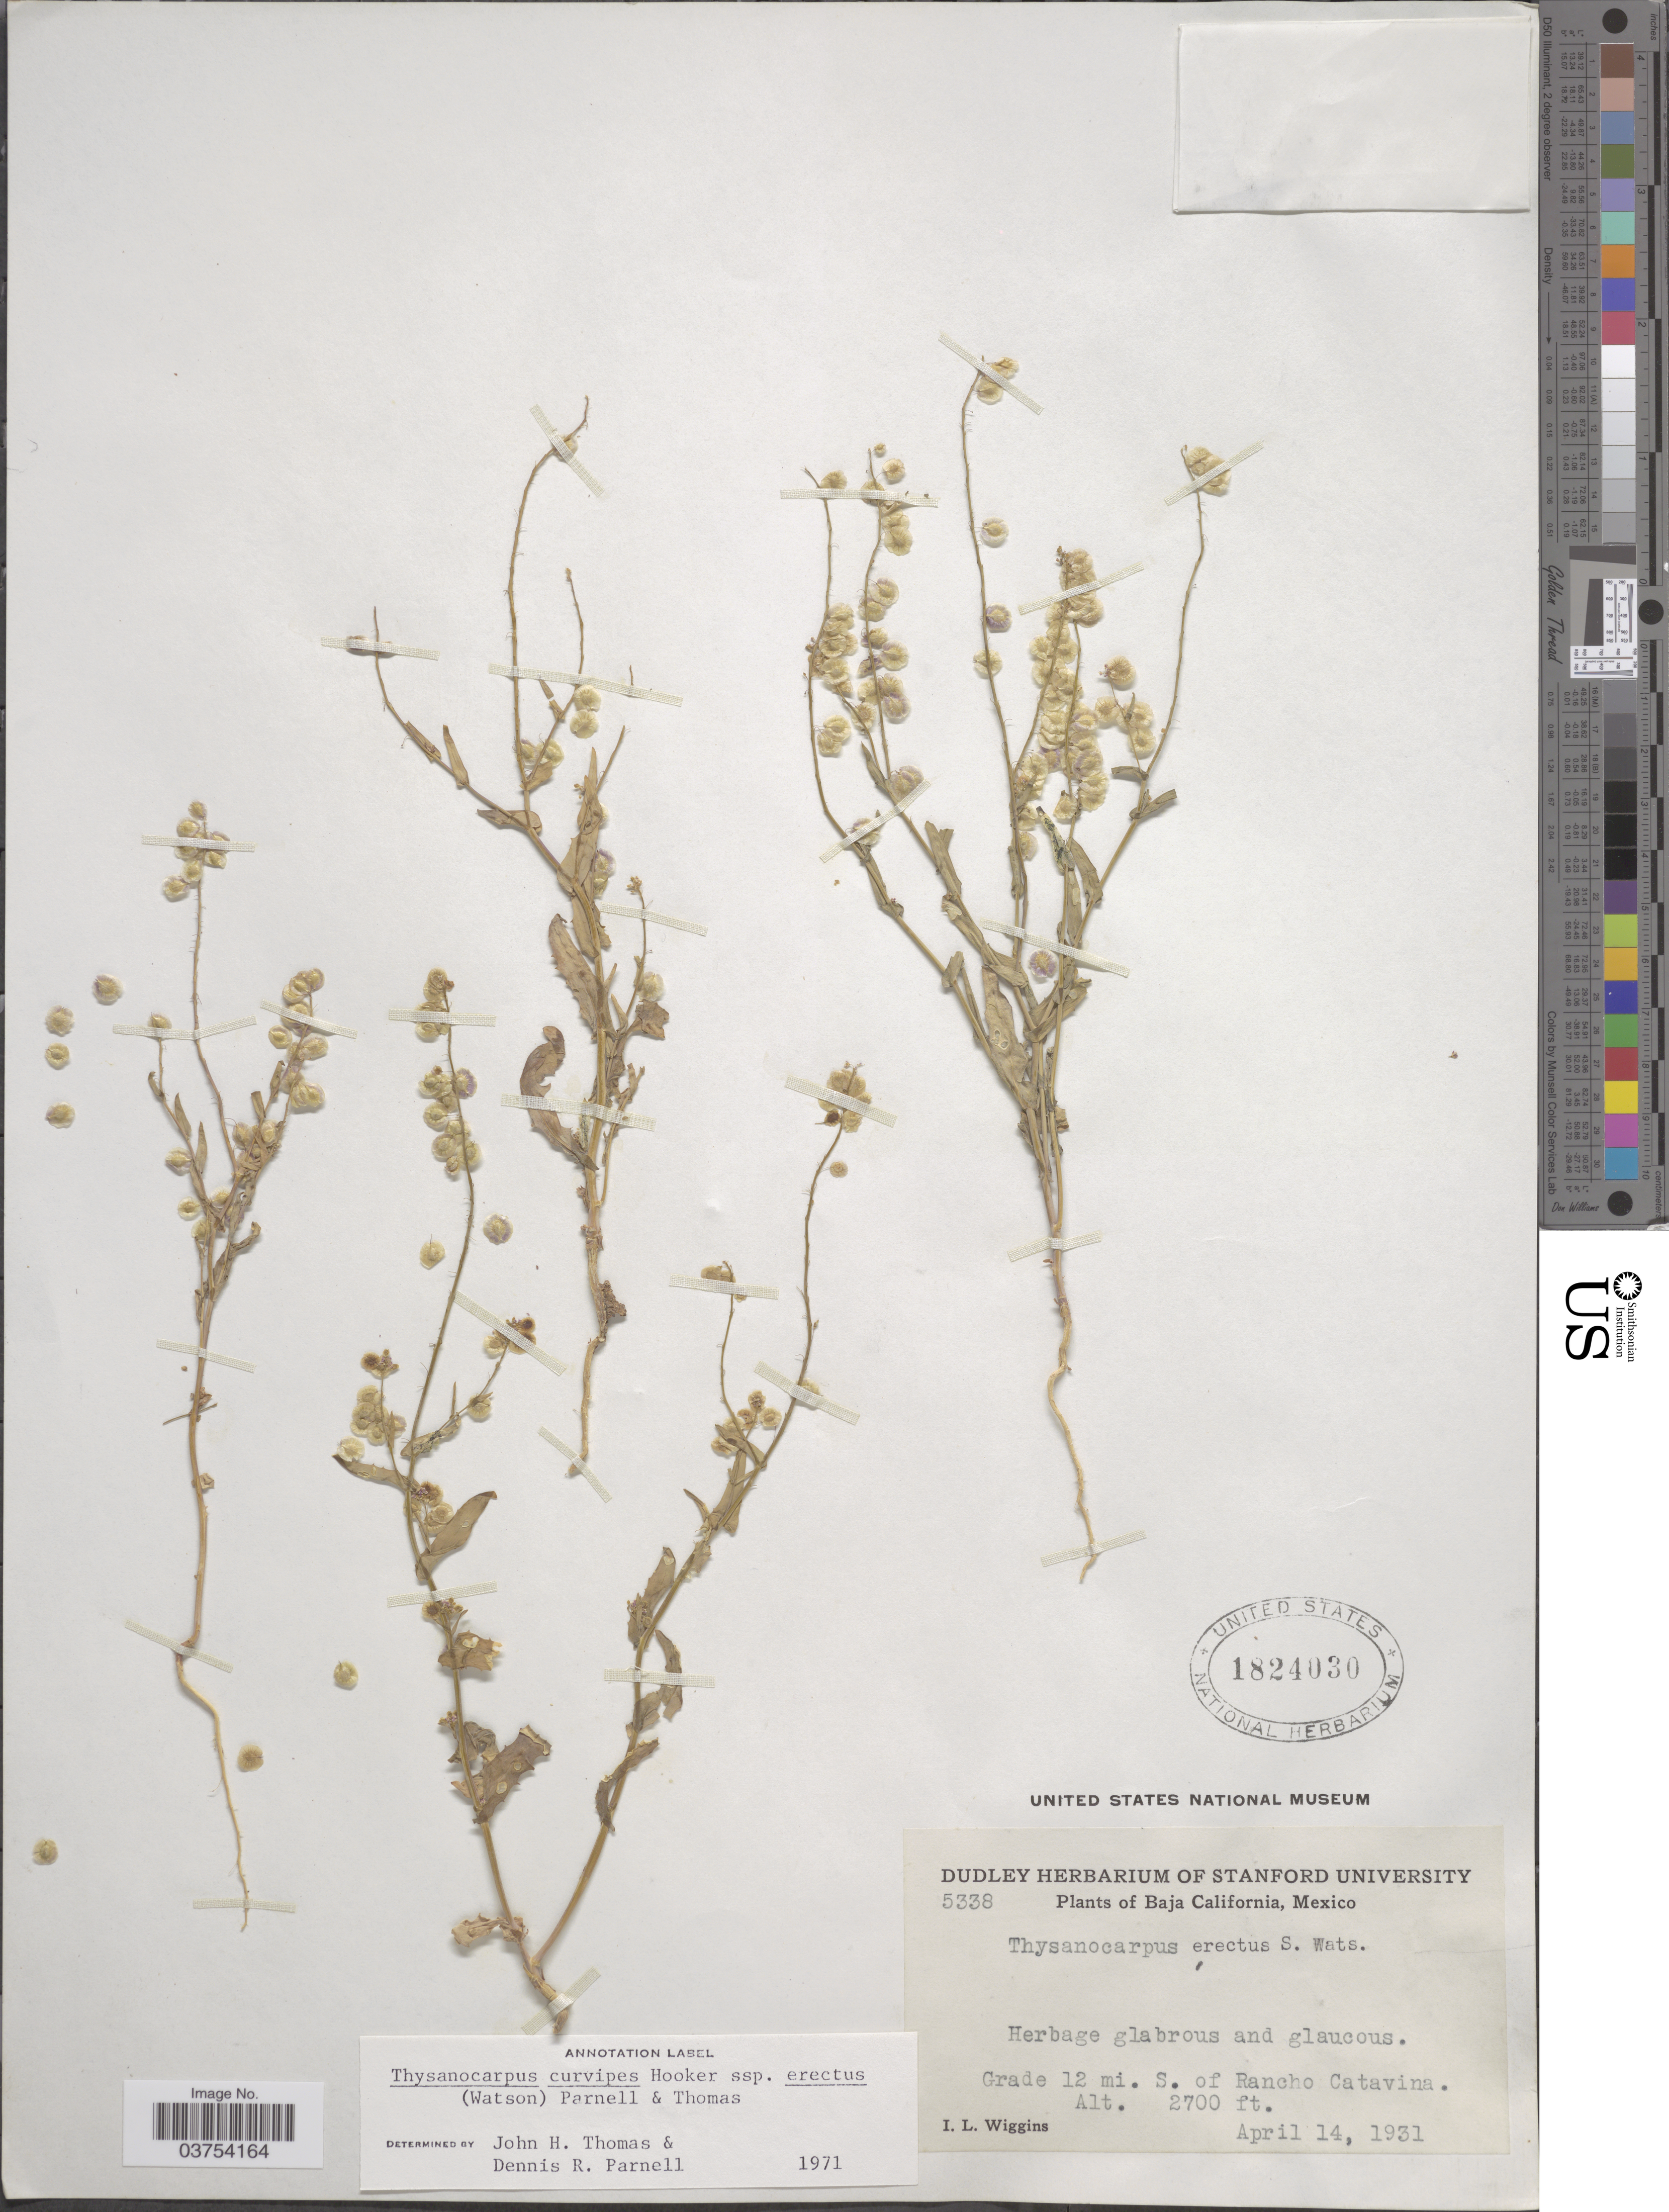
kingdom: Plantae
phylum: Tracheophyta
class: Magnoliopsida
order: Brassicales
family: Brassicaceae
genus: Thysanocarpus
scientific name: Thysanocarpus curvipes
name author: Hook.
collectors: I. L. Wiggins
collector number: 5338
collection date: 1931-04-14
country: Mexico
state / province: Baja California Norte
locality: Grade 12 mi. S. of Rancho Catavina.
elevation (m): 823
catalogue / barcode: US 1824030